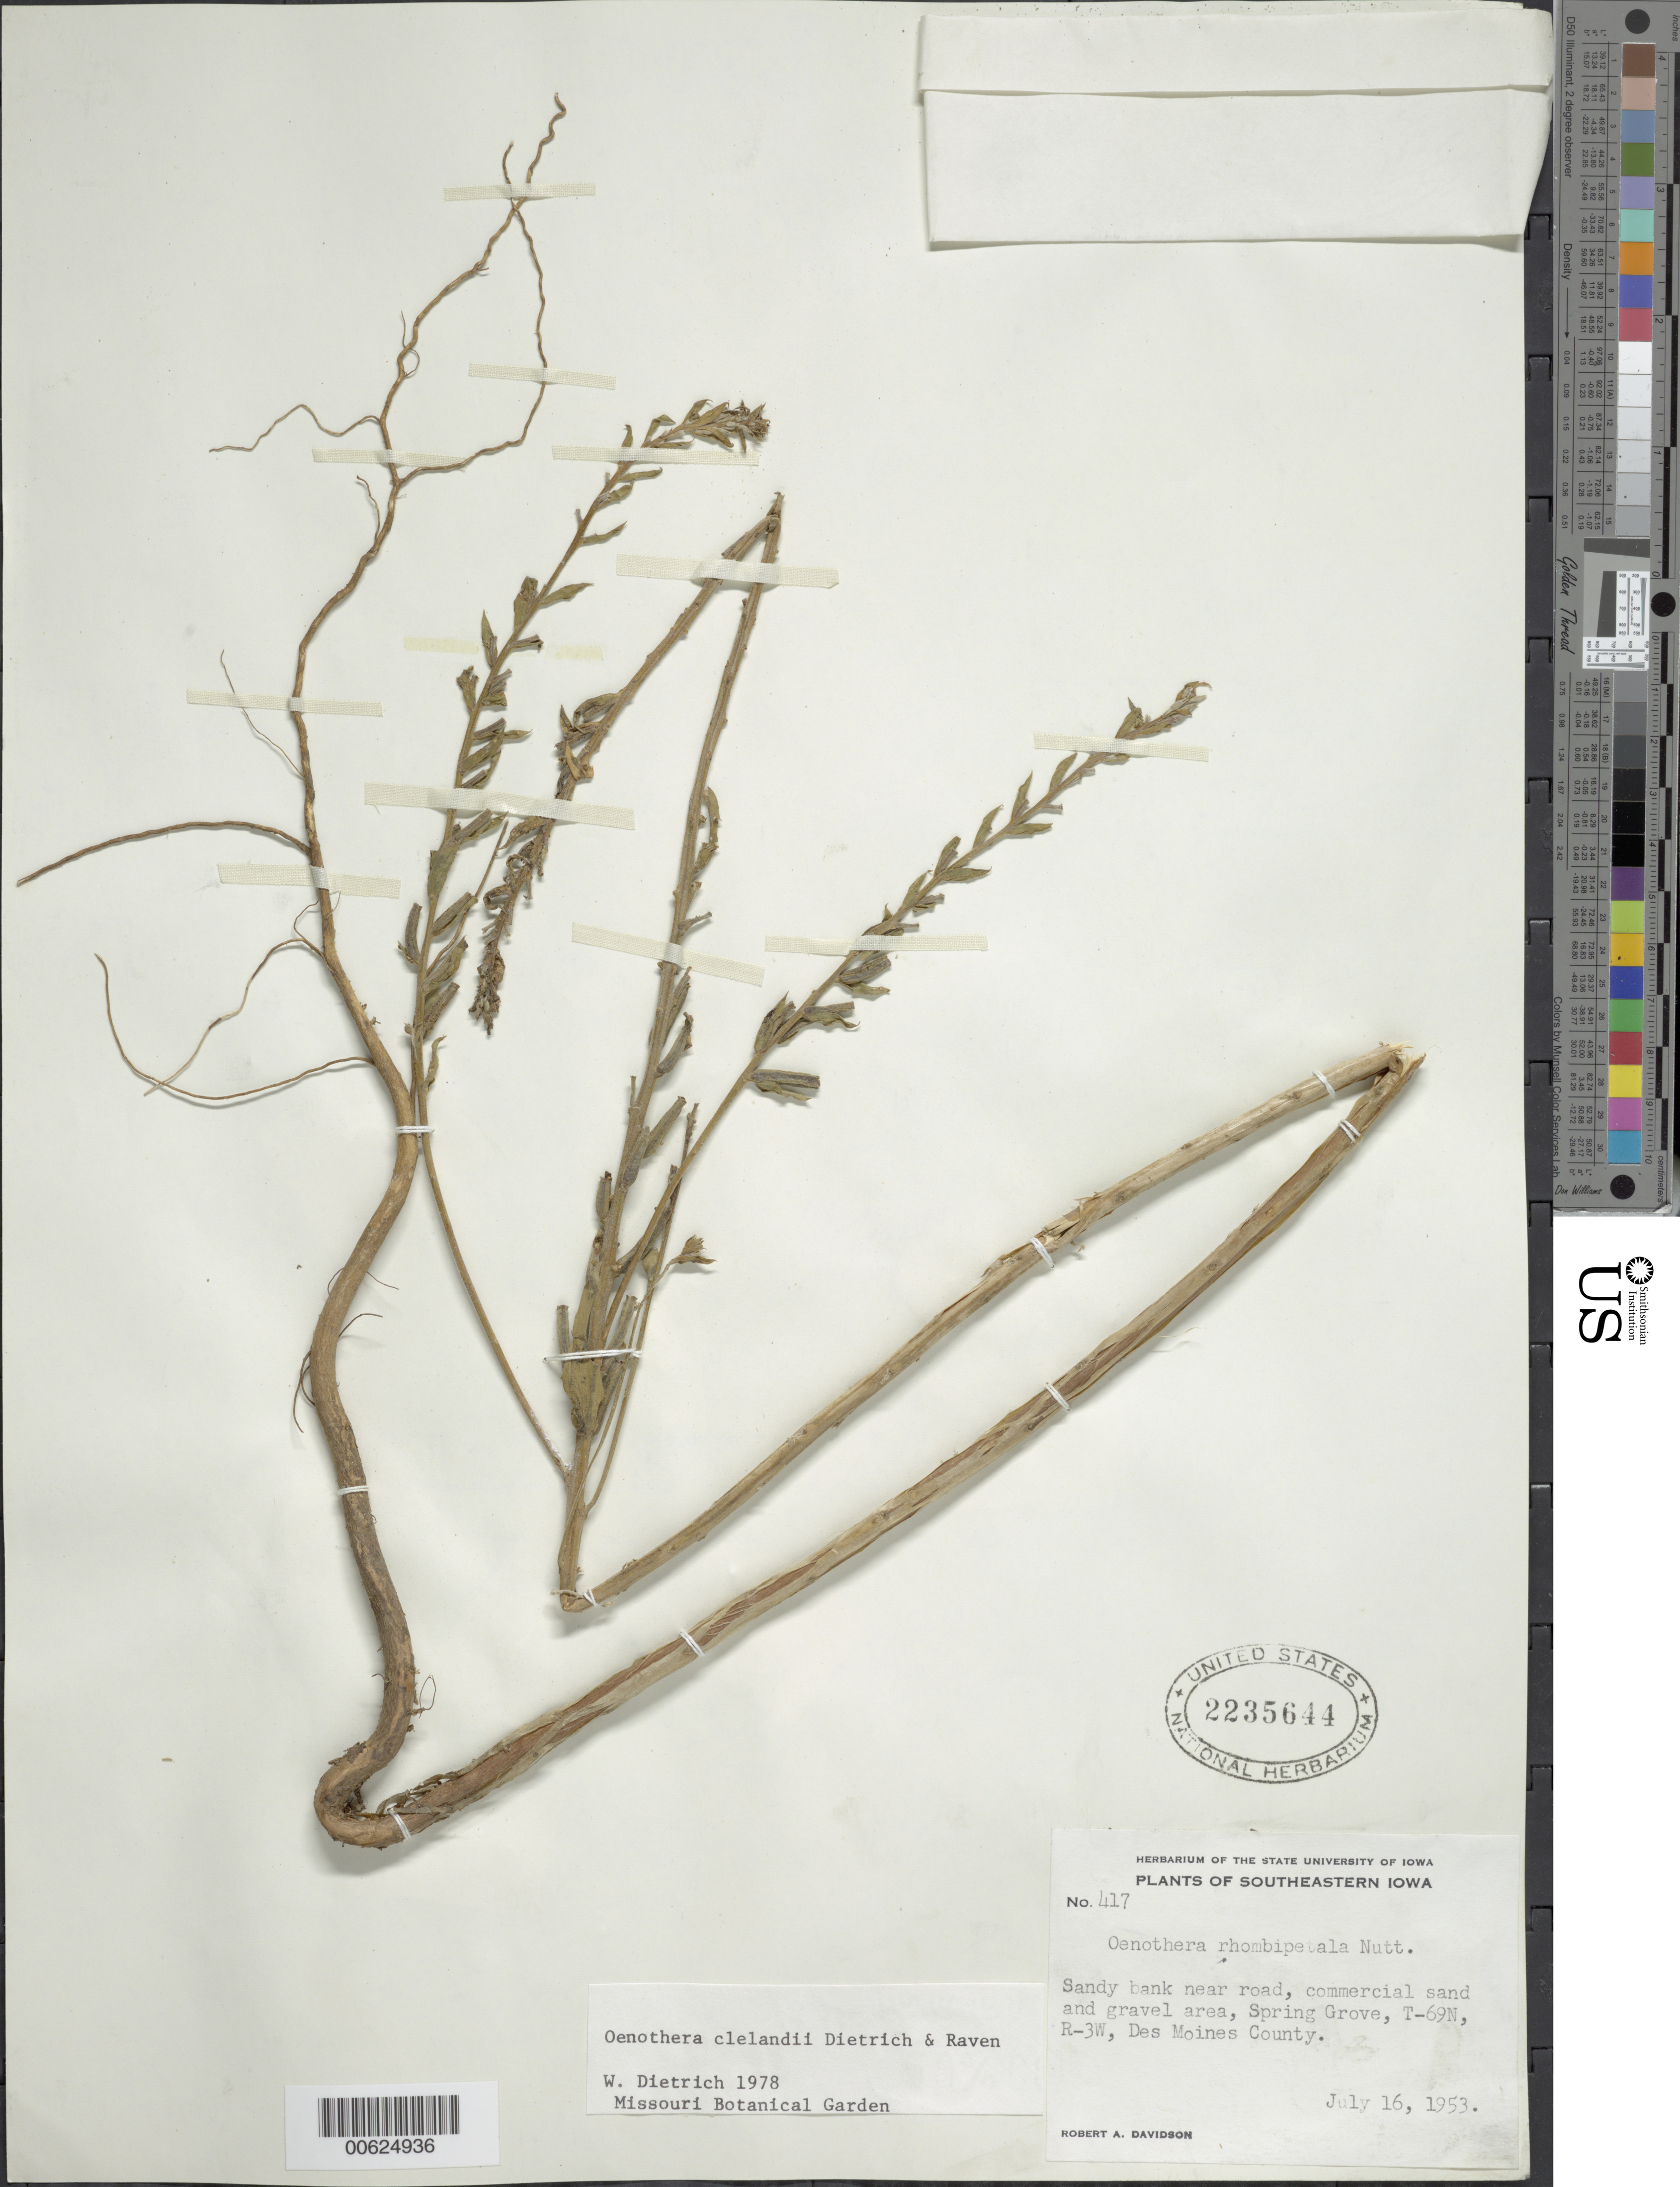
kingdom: Plantae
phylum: Tracheophyta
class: Magnoliopsida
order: Myrtales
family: Onagraceae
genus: Oenothera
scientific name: Oenothera clelandii W. Dietr., P.H. Raven & W.L. Wagner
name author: W. Dietr. et al.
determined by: Dietrich, W.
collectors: R. A. Davidson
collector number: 417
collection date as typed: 16 Jul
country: United States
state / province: Iowa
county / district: Des Moines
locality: Spring Grove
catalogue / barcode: US 2235644